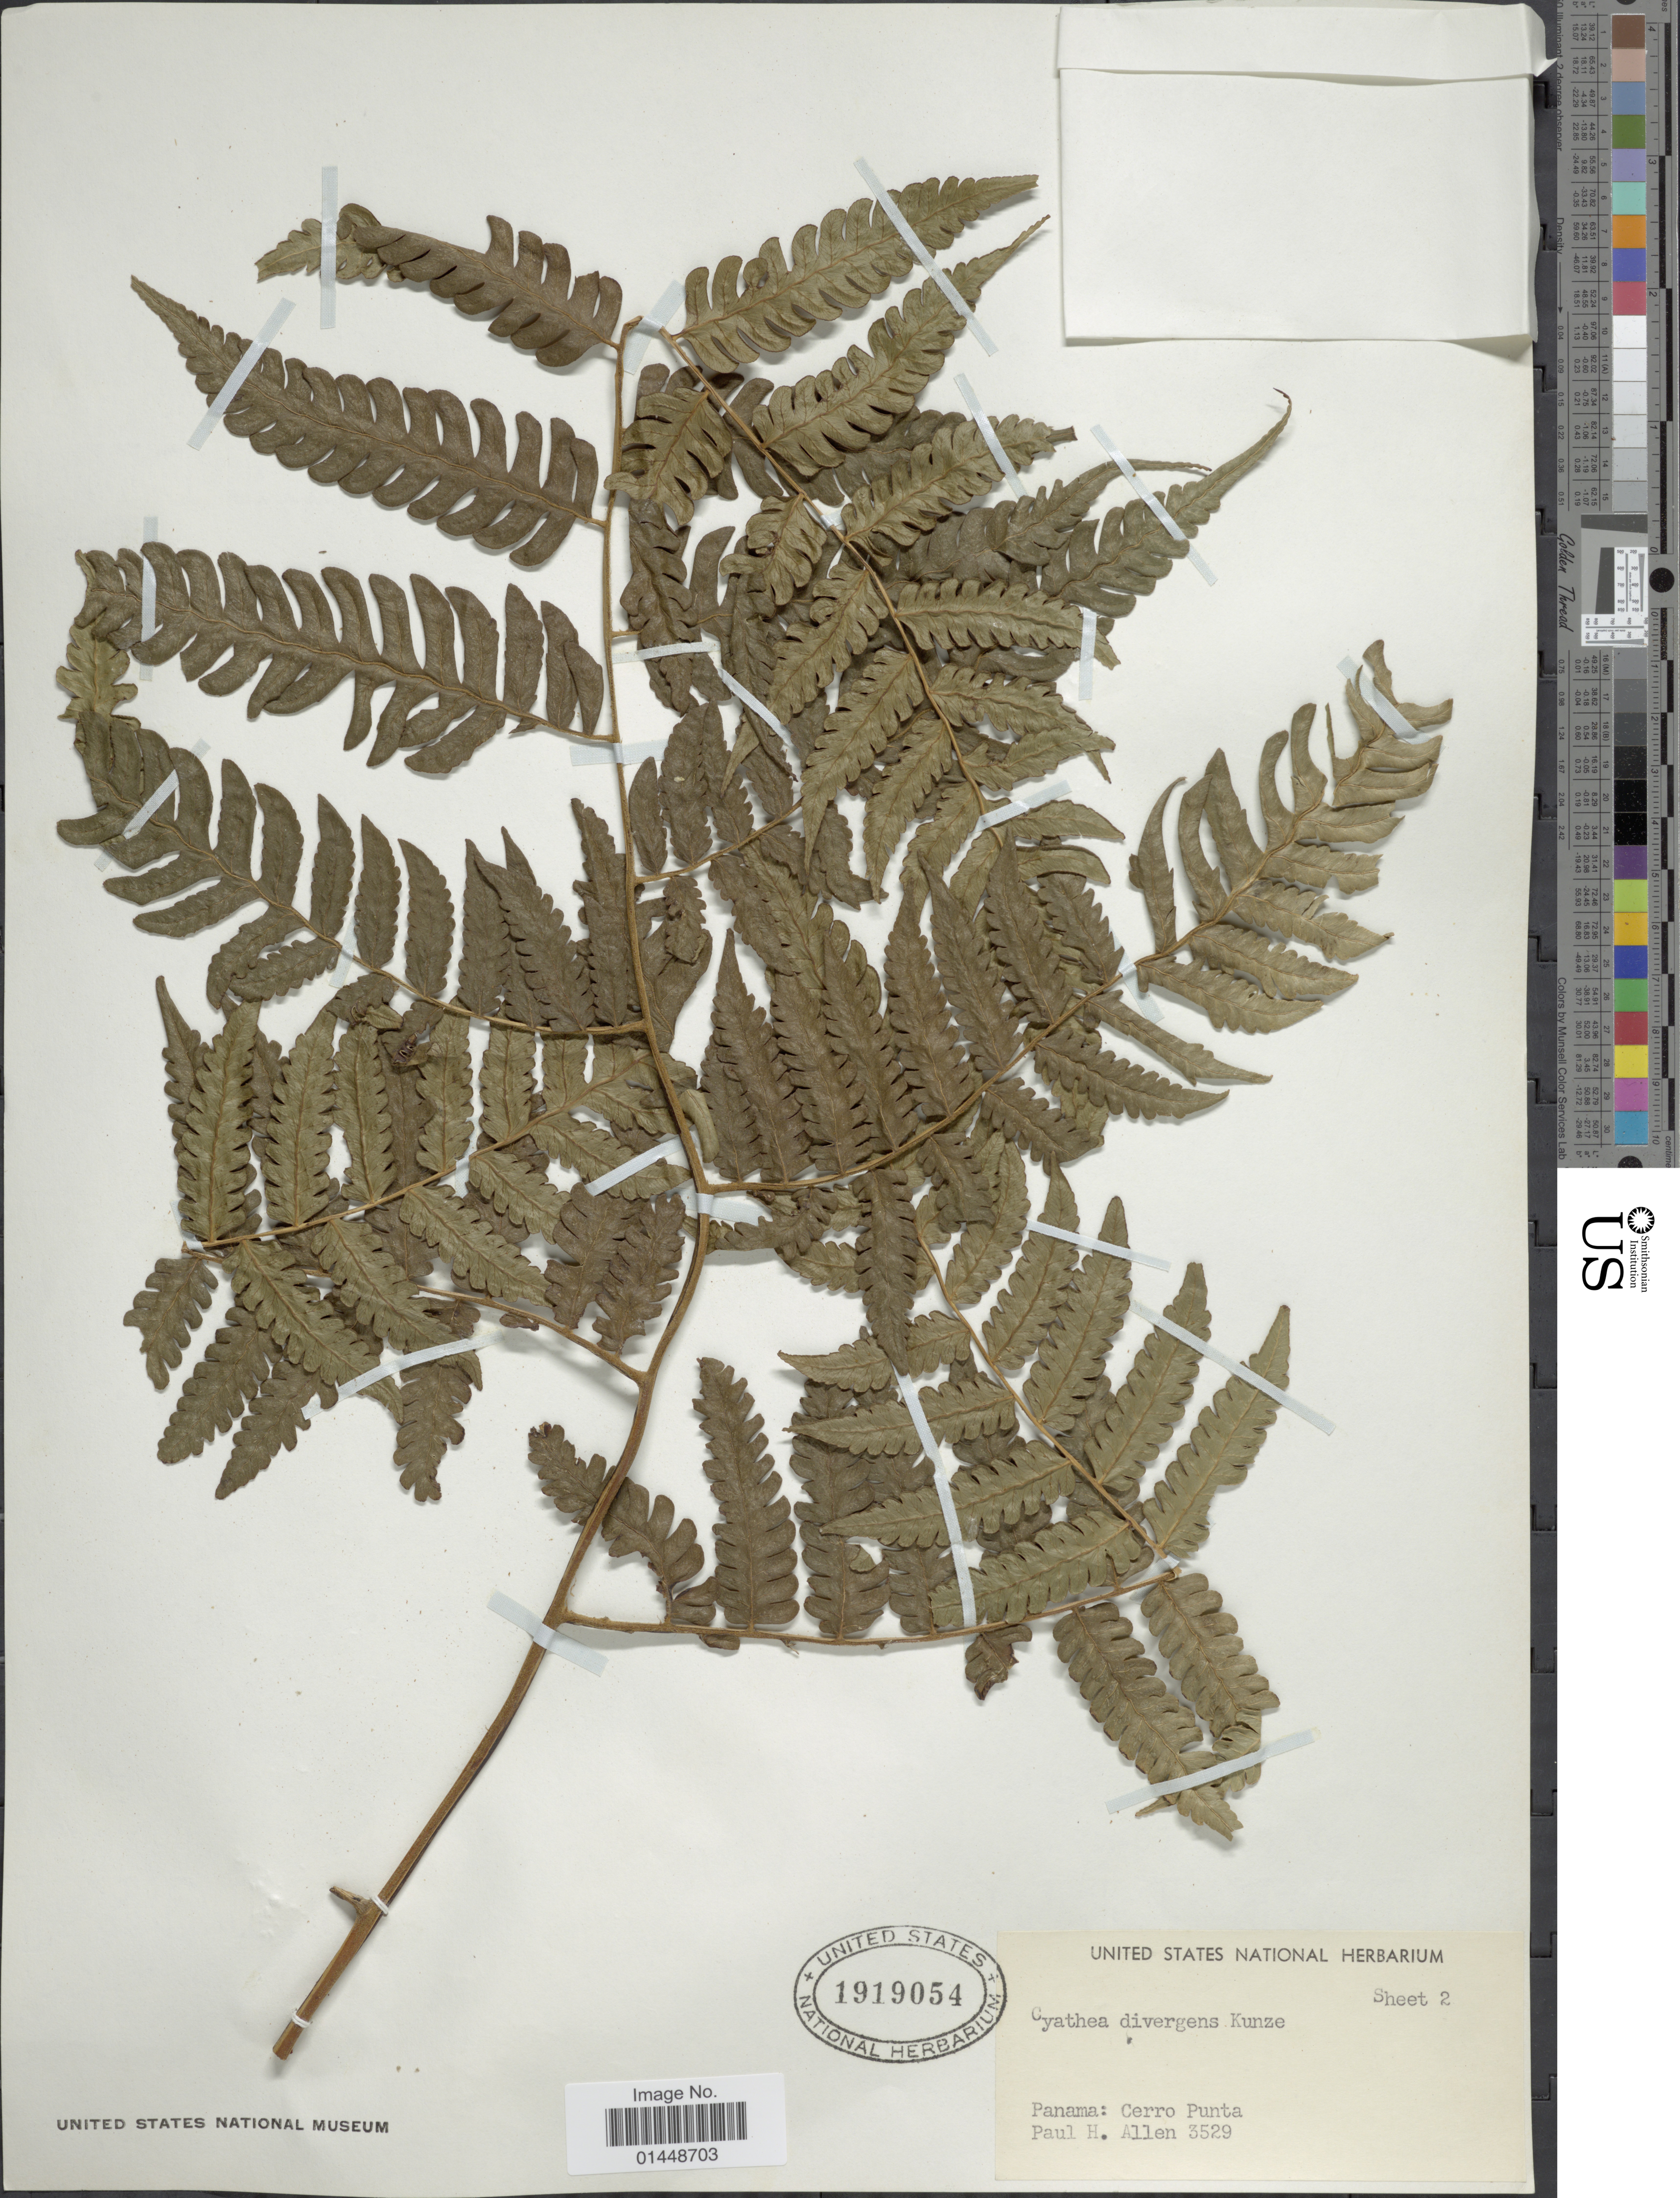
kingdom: Plantae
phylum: Tracheophyta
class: Polypodiopsida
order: Cyatheales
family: Cyatheaceae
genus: Cyathea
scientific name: Cyathea divergens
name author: Kunze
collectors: P. H. Allen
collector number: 3529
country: Panama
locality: Panama: Cerro Punta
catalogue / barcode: US 1919054